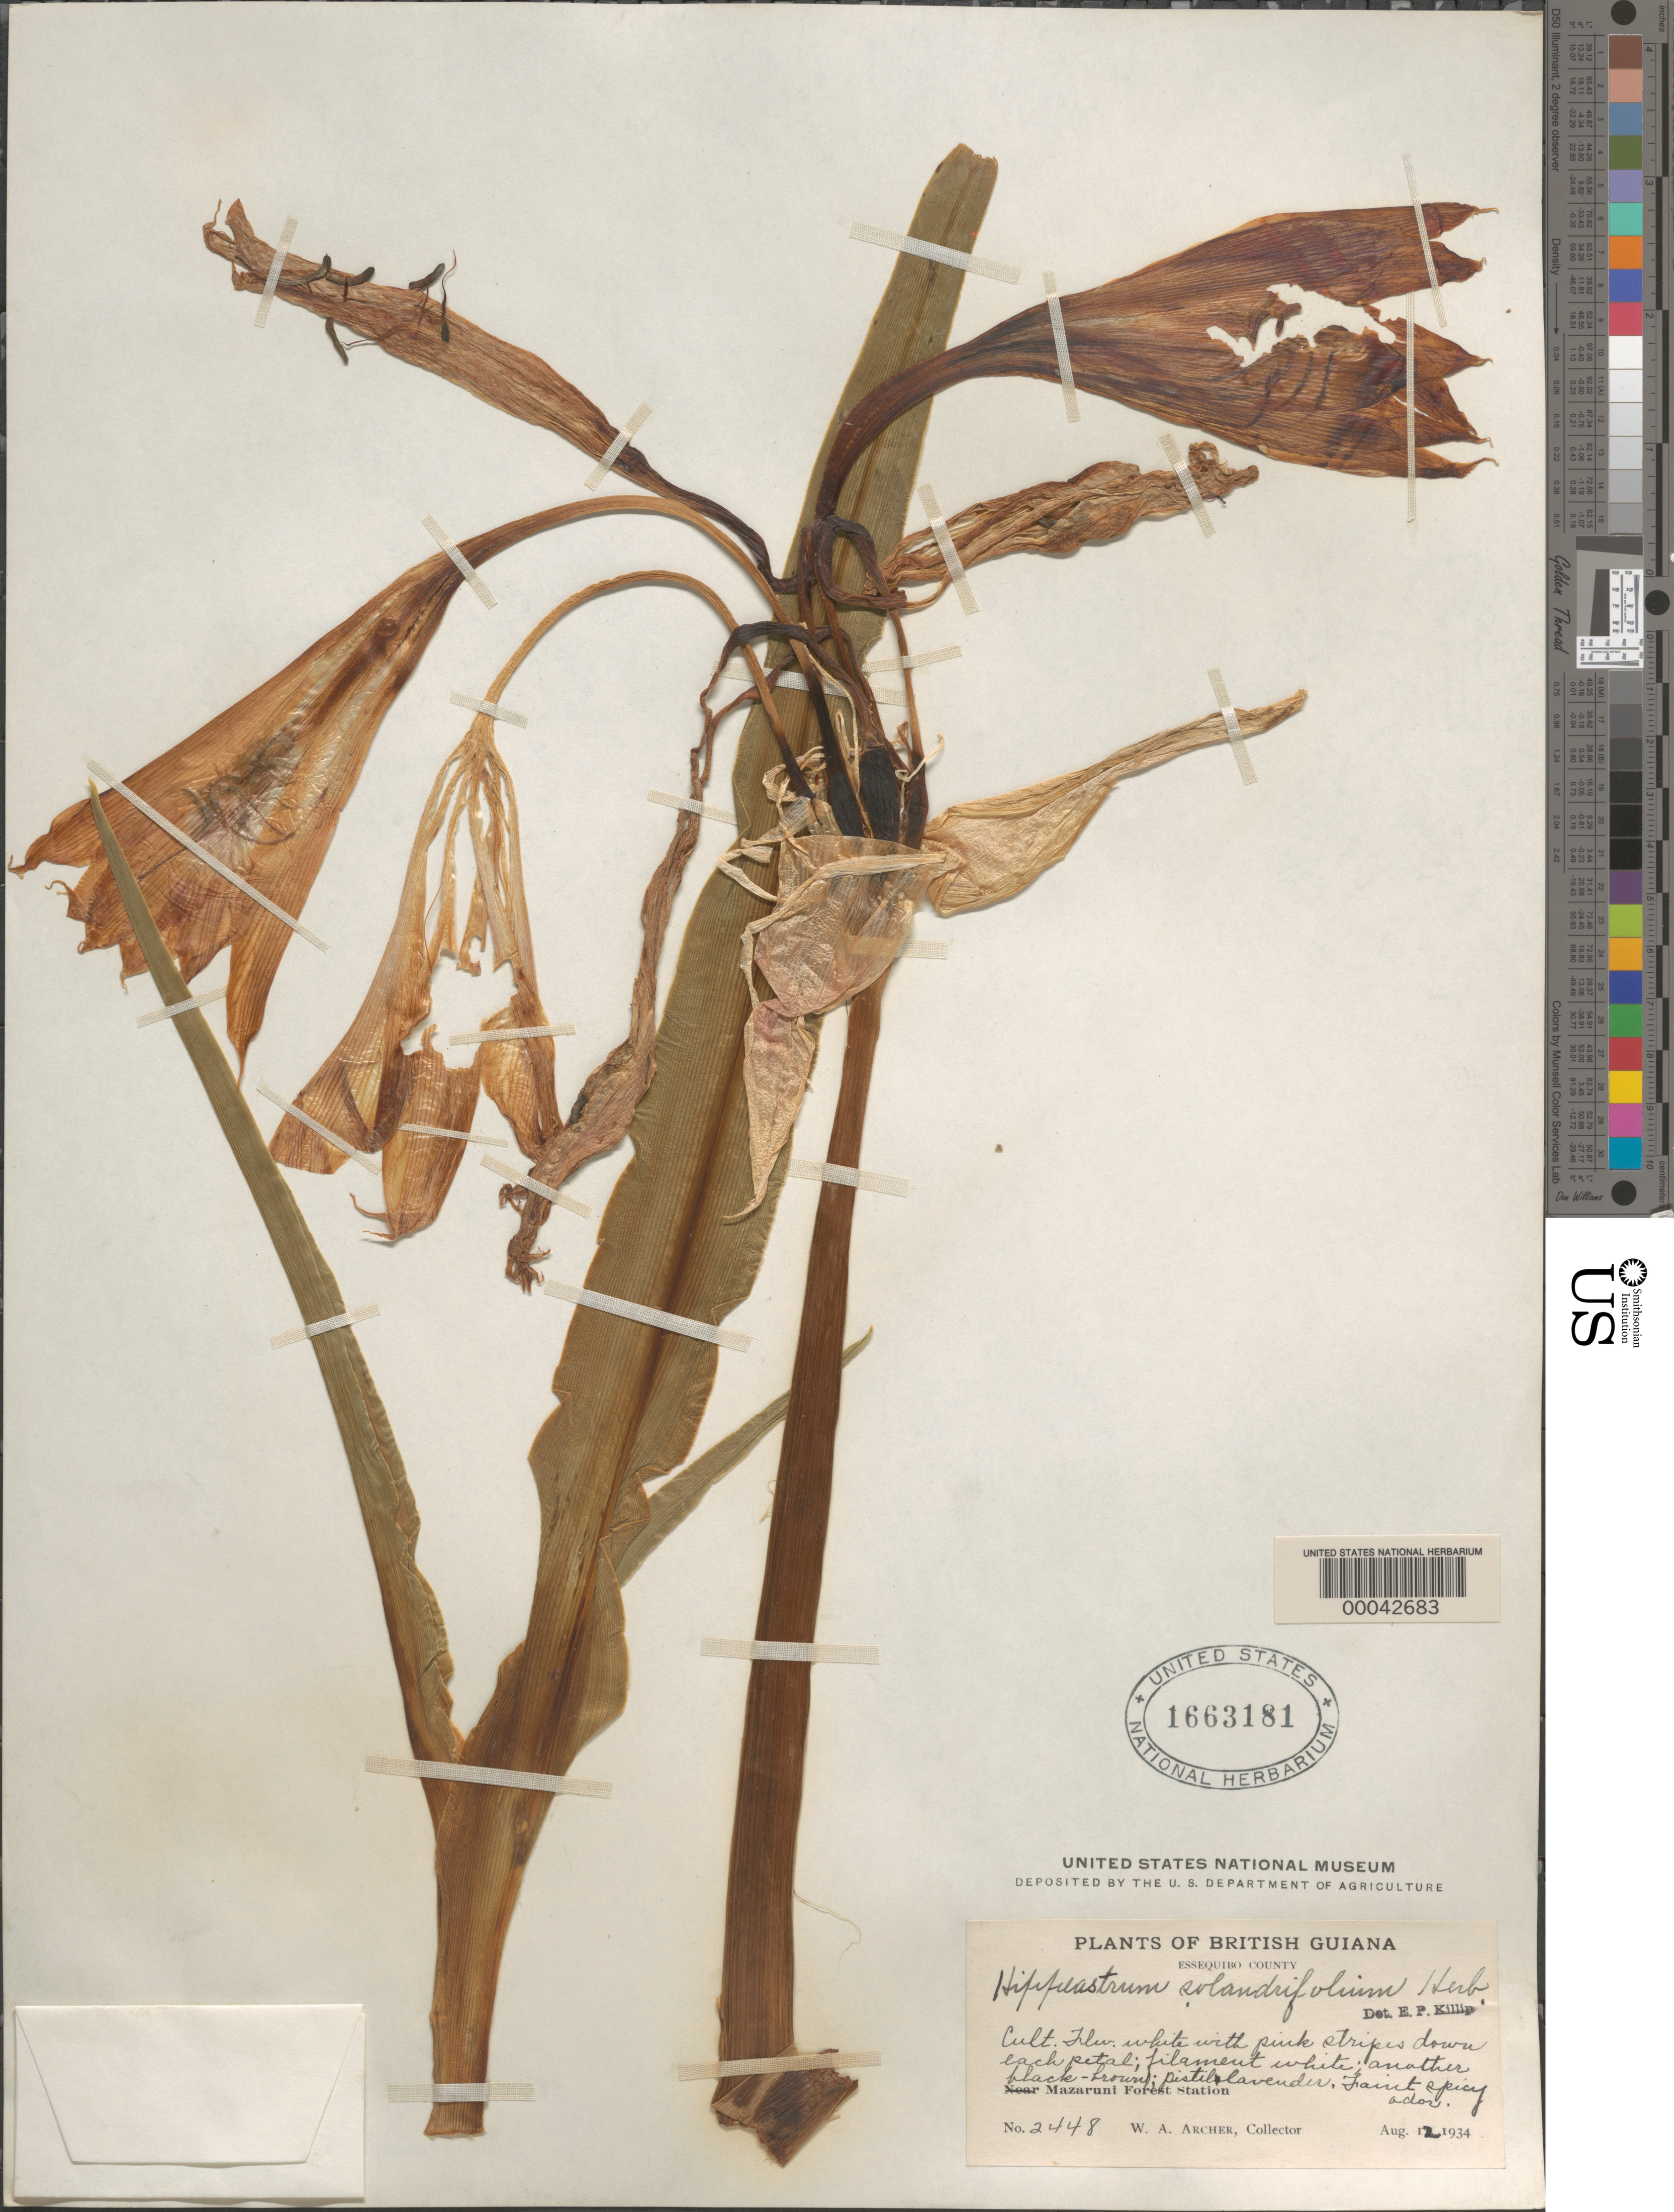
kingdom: Plantae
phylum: Tracheophyta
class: Liliopsida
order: Asparagales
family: Amaryllidaceae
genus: Hippeastrum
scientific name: Hippeastrum solandriflorum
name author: (Lindl.) Herb.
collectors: W. A. Archer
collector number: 2448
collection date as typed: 12 Aug 1934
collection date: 1934-08-12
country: Guyana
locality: Essequibo co.; mazaruni forest station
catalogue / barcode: US 1663181